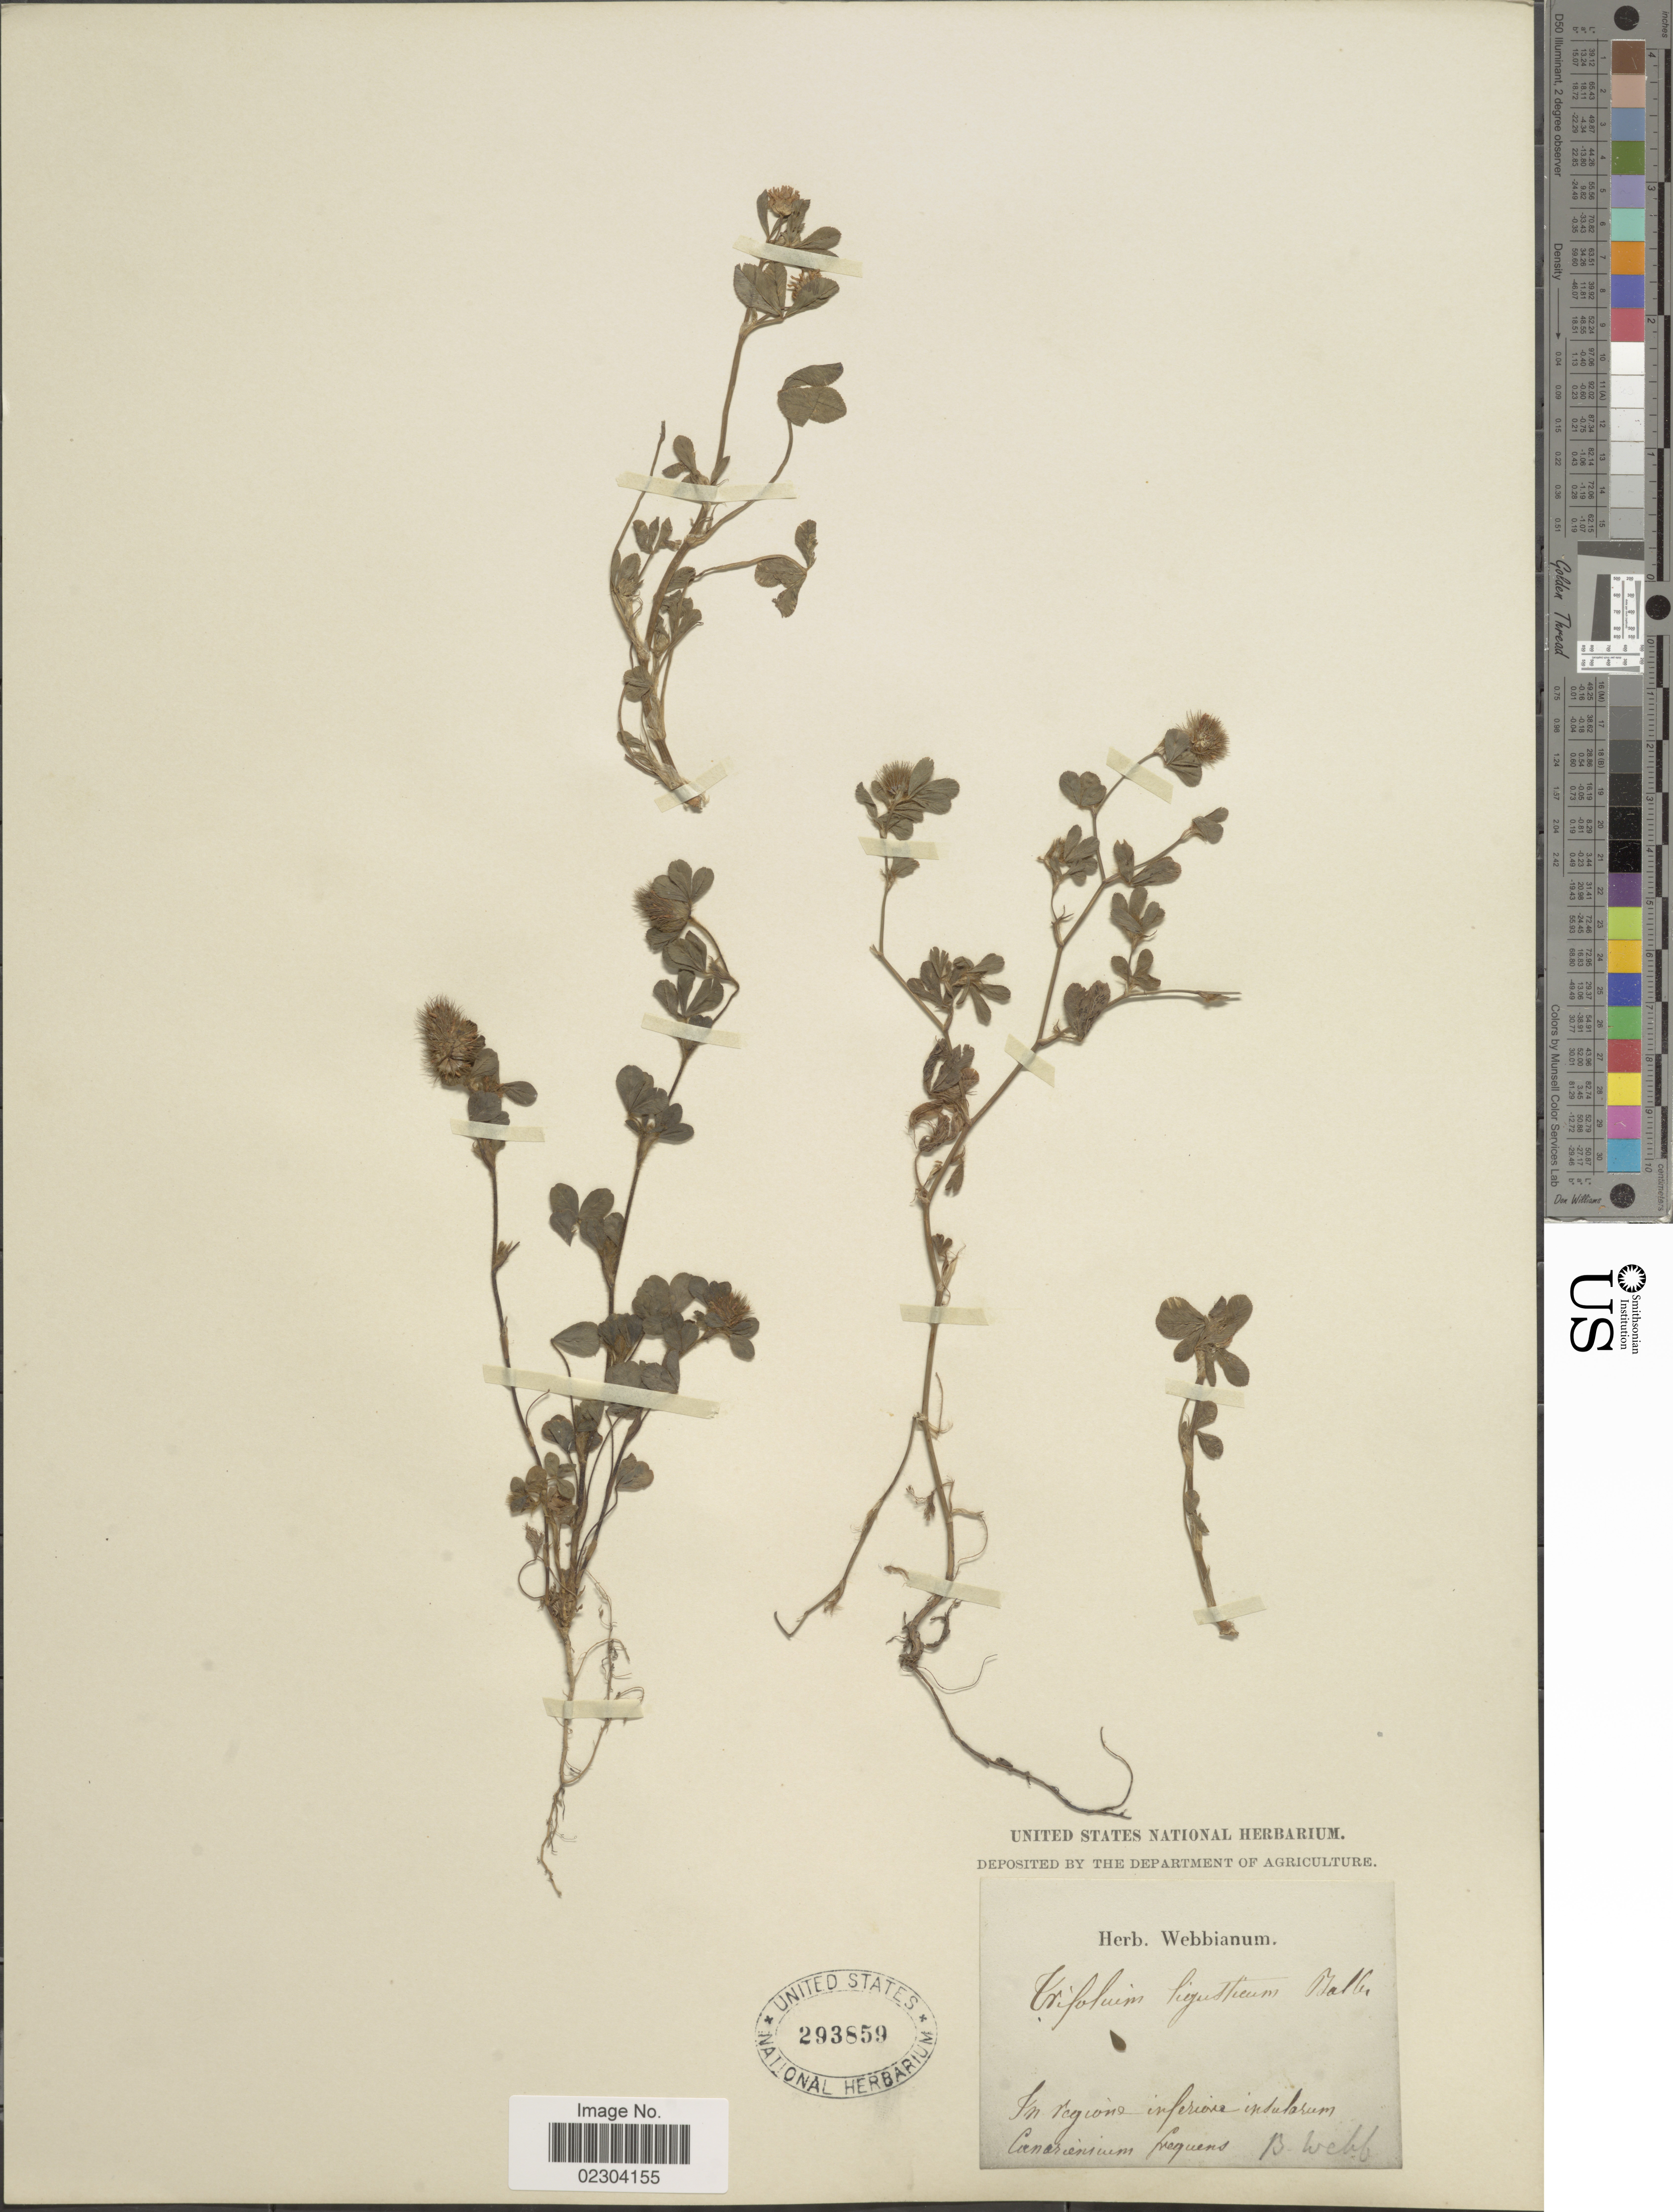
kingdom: Plantae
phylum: Tracheophyta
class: Magnoliopsida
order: Fabales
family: Fabaceae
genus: Trifolium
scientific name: Trifolium ligusticum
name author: Loisel.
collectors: B. Webb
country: Spain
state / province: Canarias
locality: In regione inferione insularum Canarienuim frequens.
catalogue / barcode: US 293859